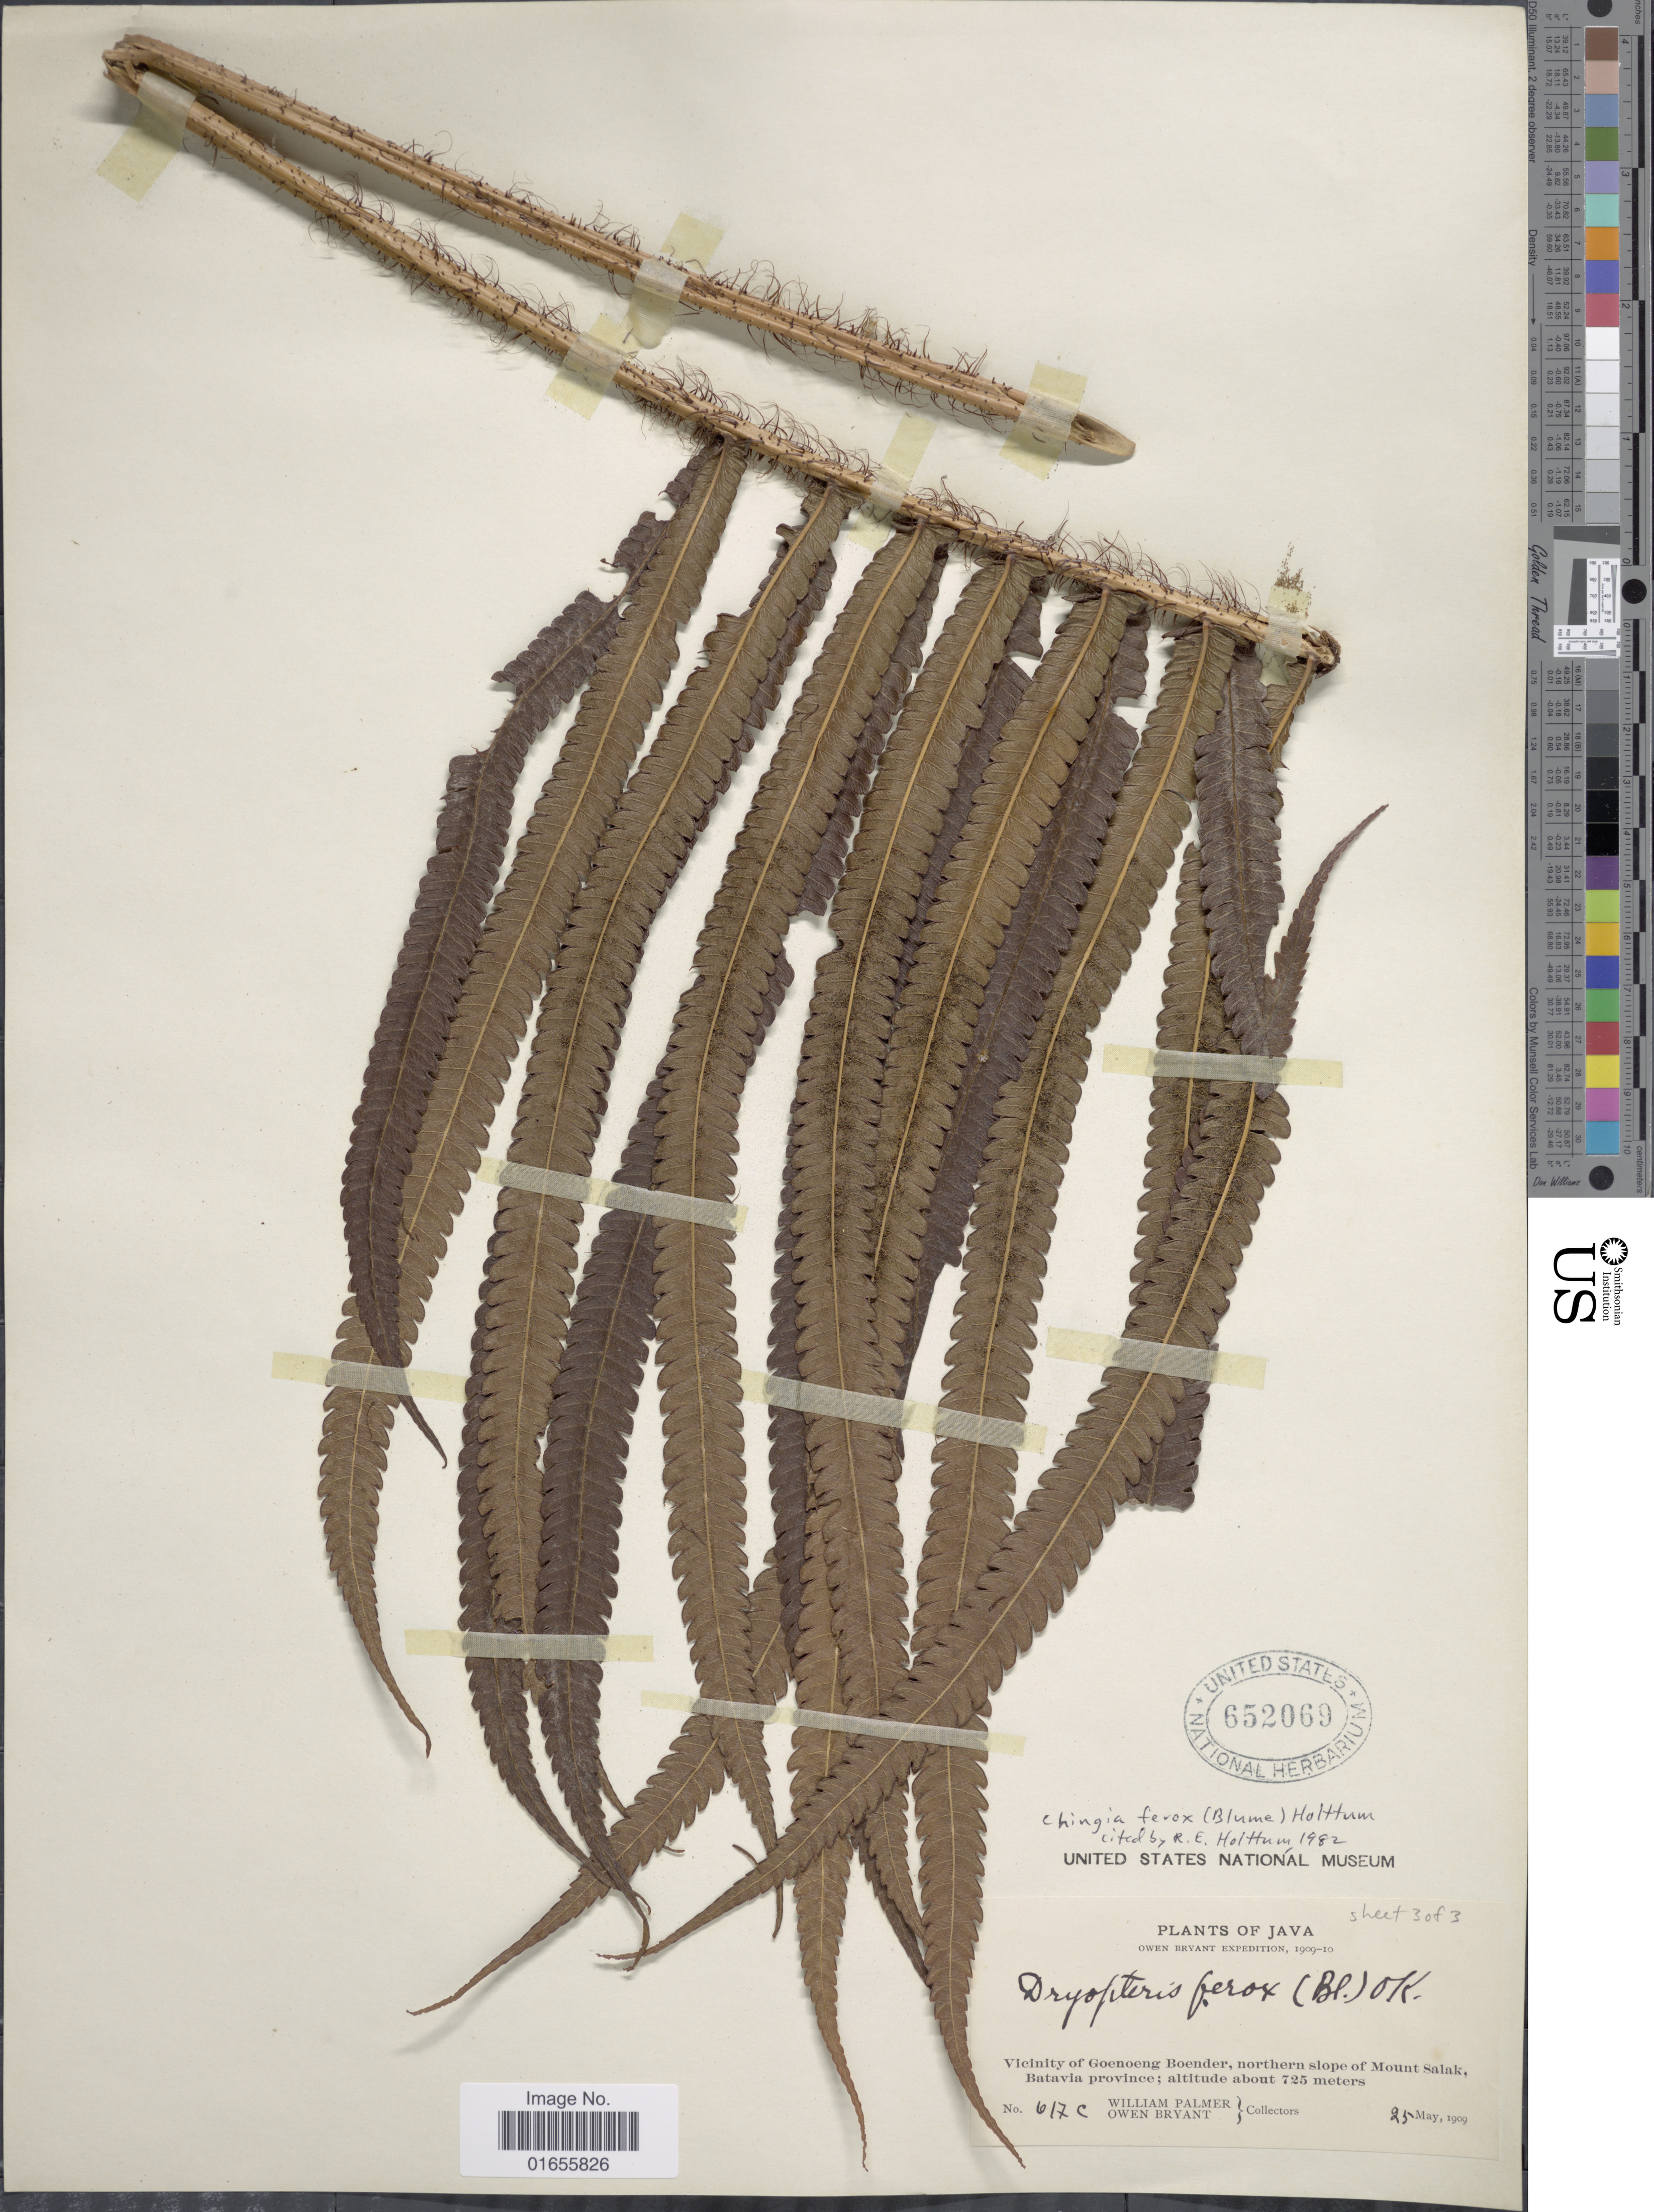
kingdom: Plantae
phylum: Tracheophyta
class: Polypodiopsida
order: Polypodiales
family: Thelypteridaceae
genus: Chingia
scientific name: Chingia ferox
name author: (Blume) Holttum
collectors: W. Palmer & O. Bryant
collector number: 617C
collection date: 1909-05-25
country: Indonesia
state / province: Java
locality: Vicinity of Goenoeng Boender, northern slope of Mount Salak, Batavia province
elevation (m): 725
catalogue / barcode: US 652069